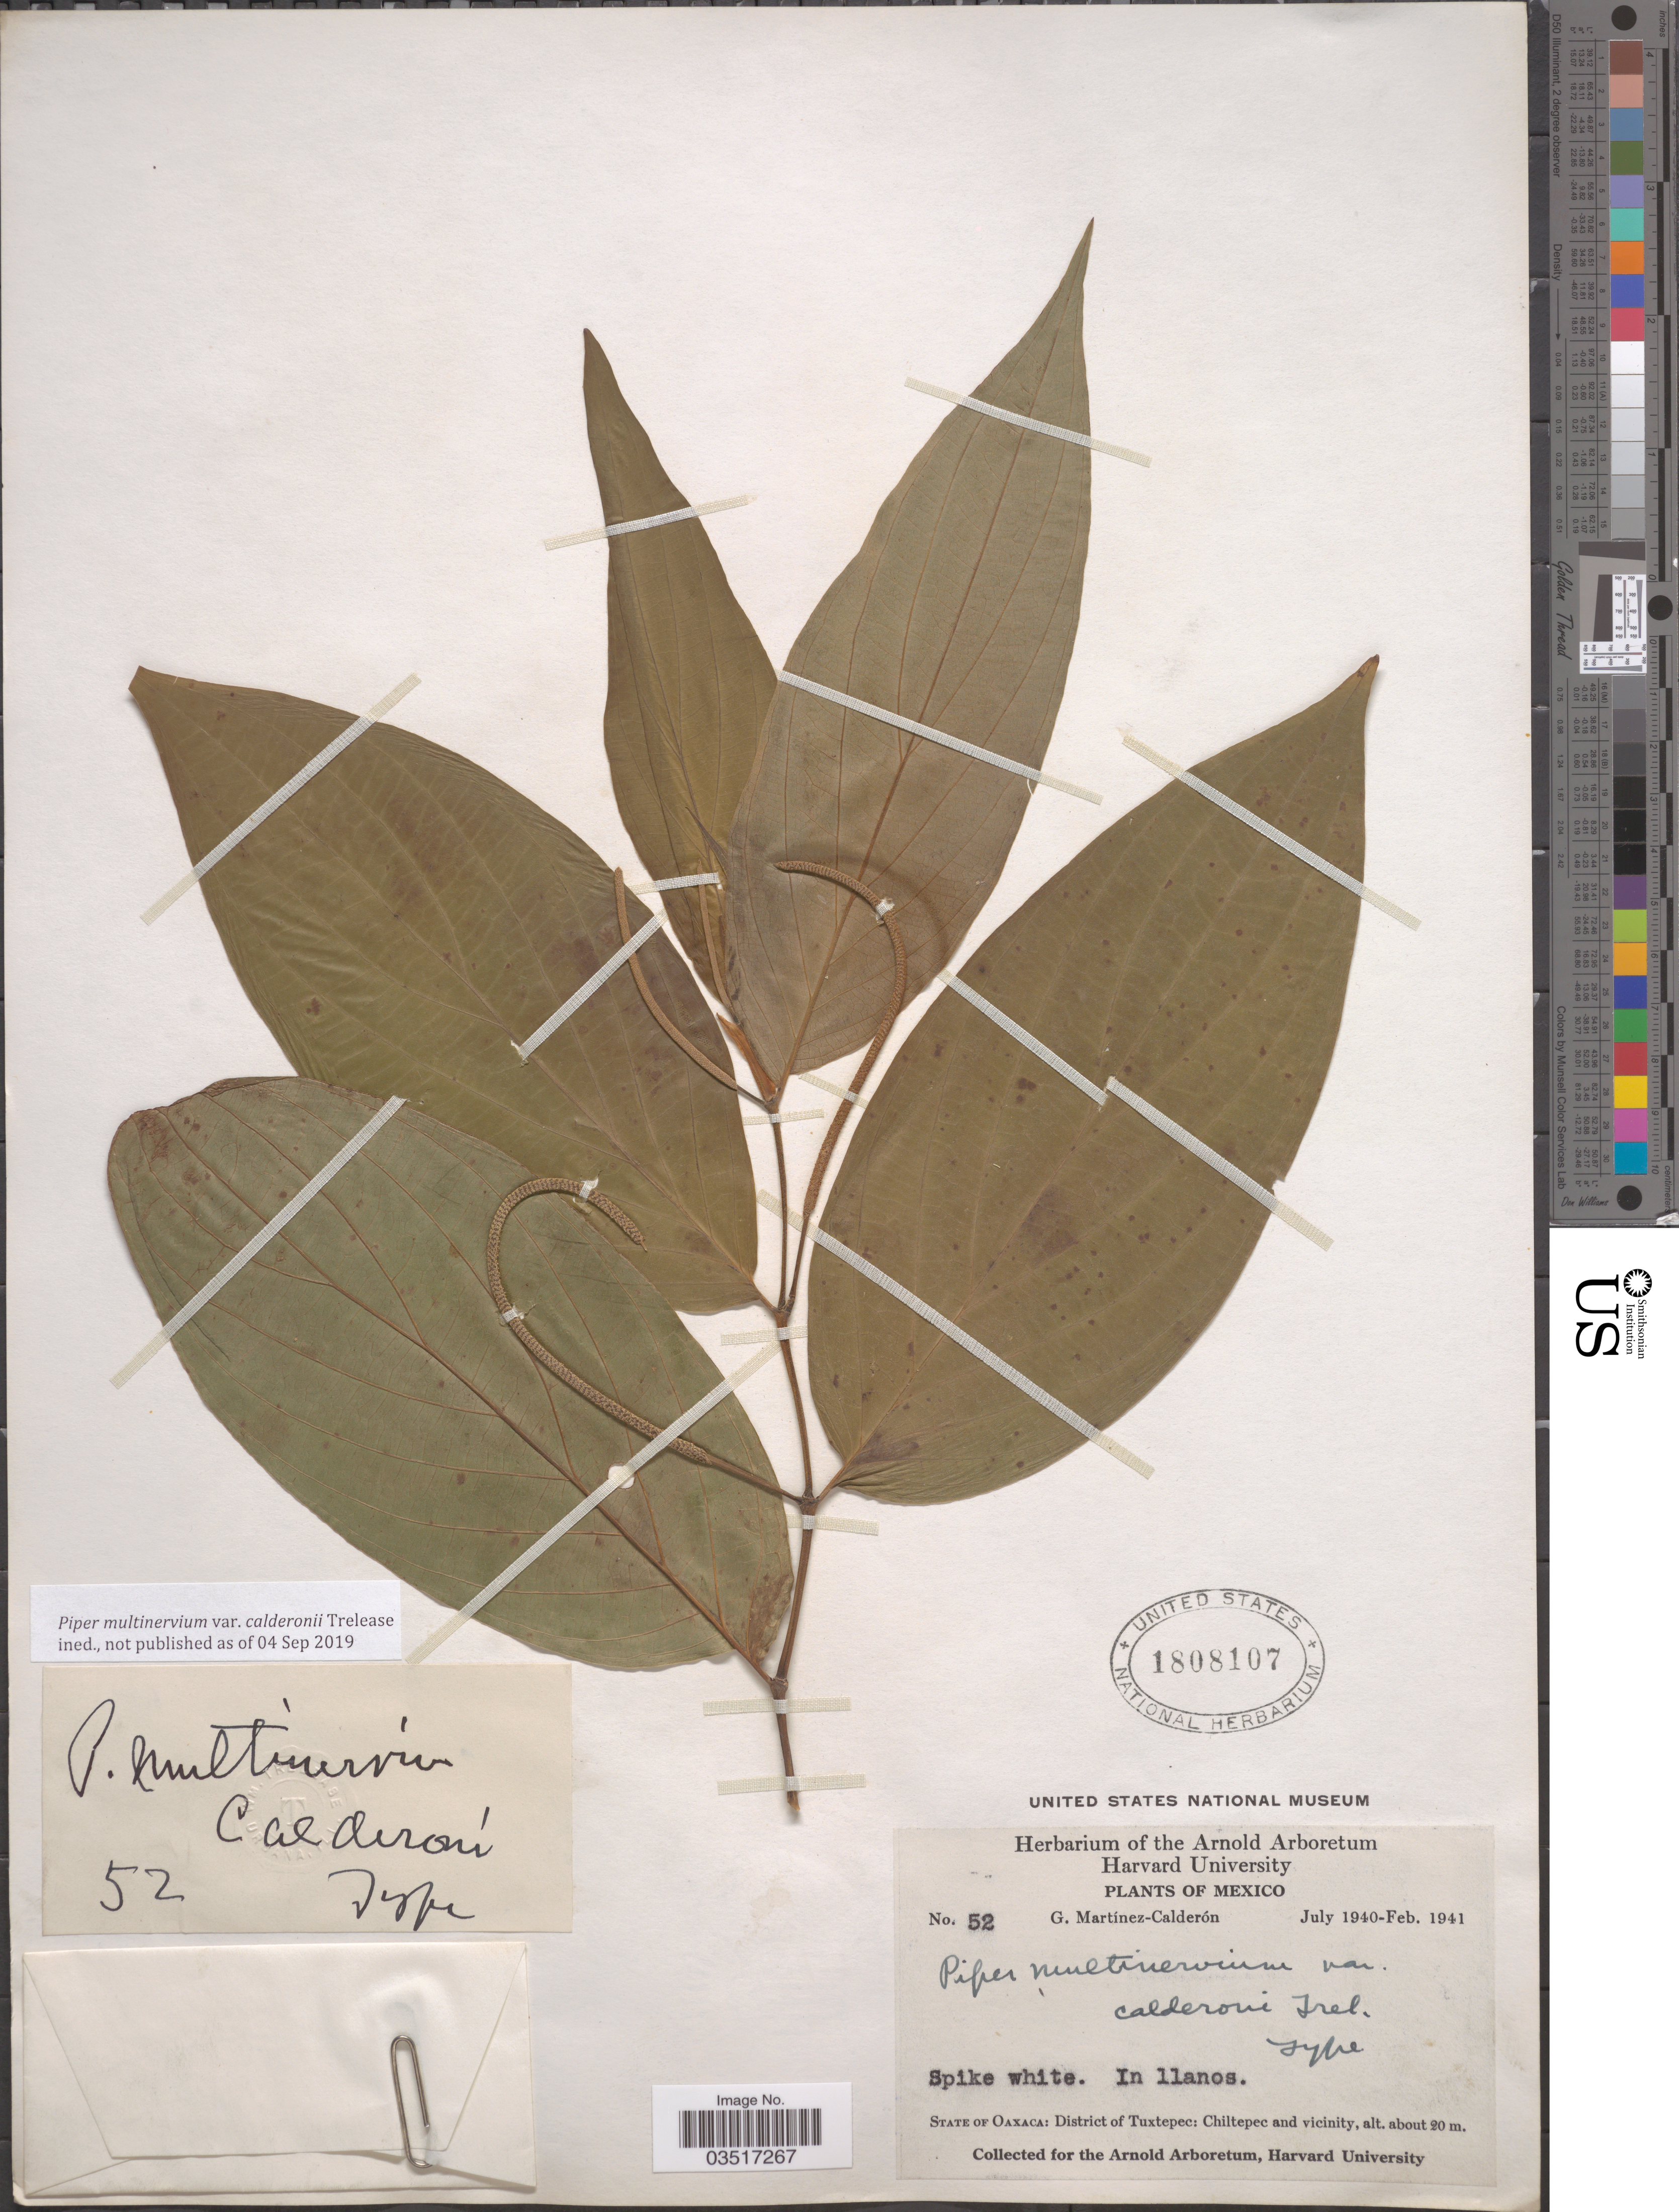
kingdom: Plantae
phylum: Tracheophyta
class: Magnoliopsida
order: Piperales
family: Piperaceae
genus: Piper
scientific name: Piper sp.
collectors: G. Martínez Calderón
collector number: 52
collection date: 1940-07/1941-02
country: Mexico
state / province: Oaxaca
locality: District of Tuxtepec: Chiltepec and vicinity.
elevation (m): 20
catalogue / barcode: US 1808107